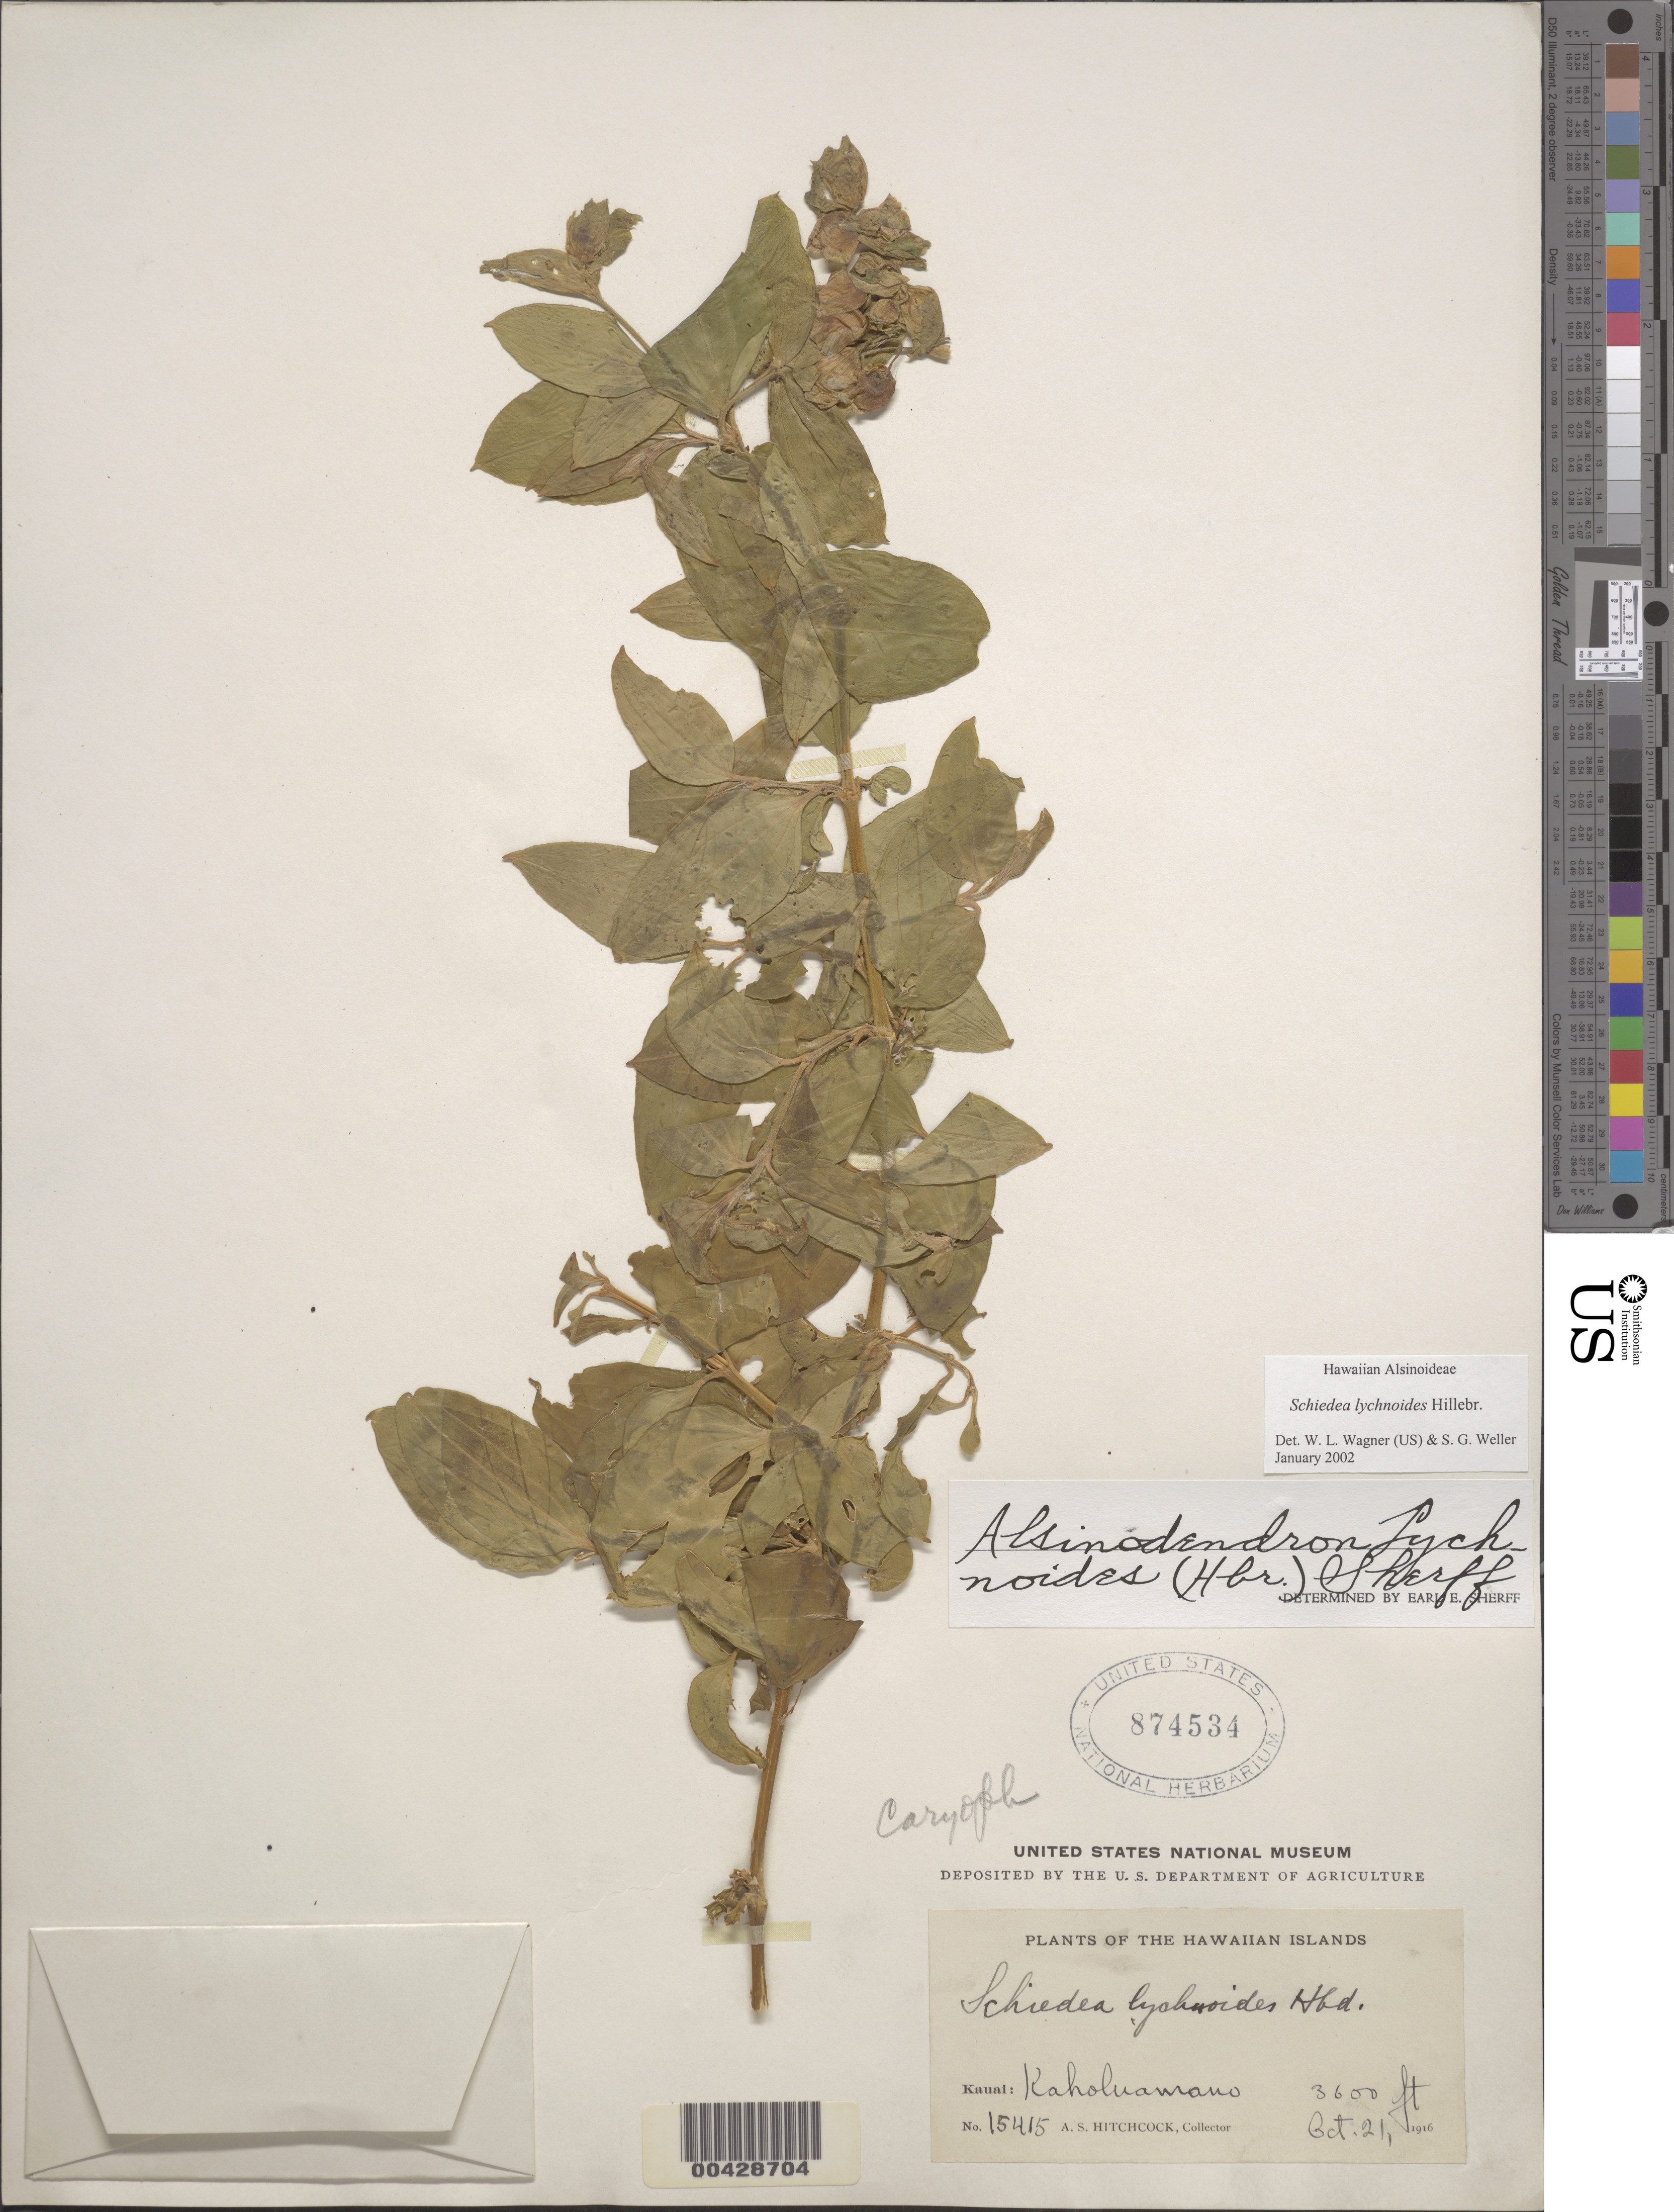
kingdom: Plantae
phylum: Tracheophyta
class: Magnoliopsida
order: Caryophyllales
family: Caryophyllaceae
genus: Schiedea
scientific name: Schiedea lychnoides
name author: Hillebr.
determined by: Wagner, W. L.; Weller, Stephen G.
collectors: A. S. Hitchcock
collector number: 15415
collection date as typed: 21 Oct 1916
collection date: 1916-10-21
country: United States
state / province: Hawaii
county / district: Kauai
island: Kaua'i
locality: Kaholuamano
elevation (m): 1097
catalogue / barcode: US 874534